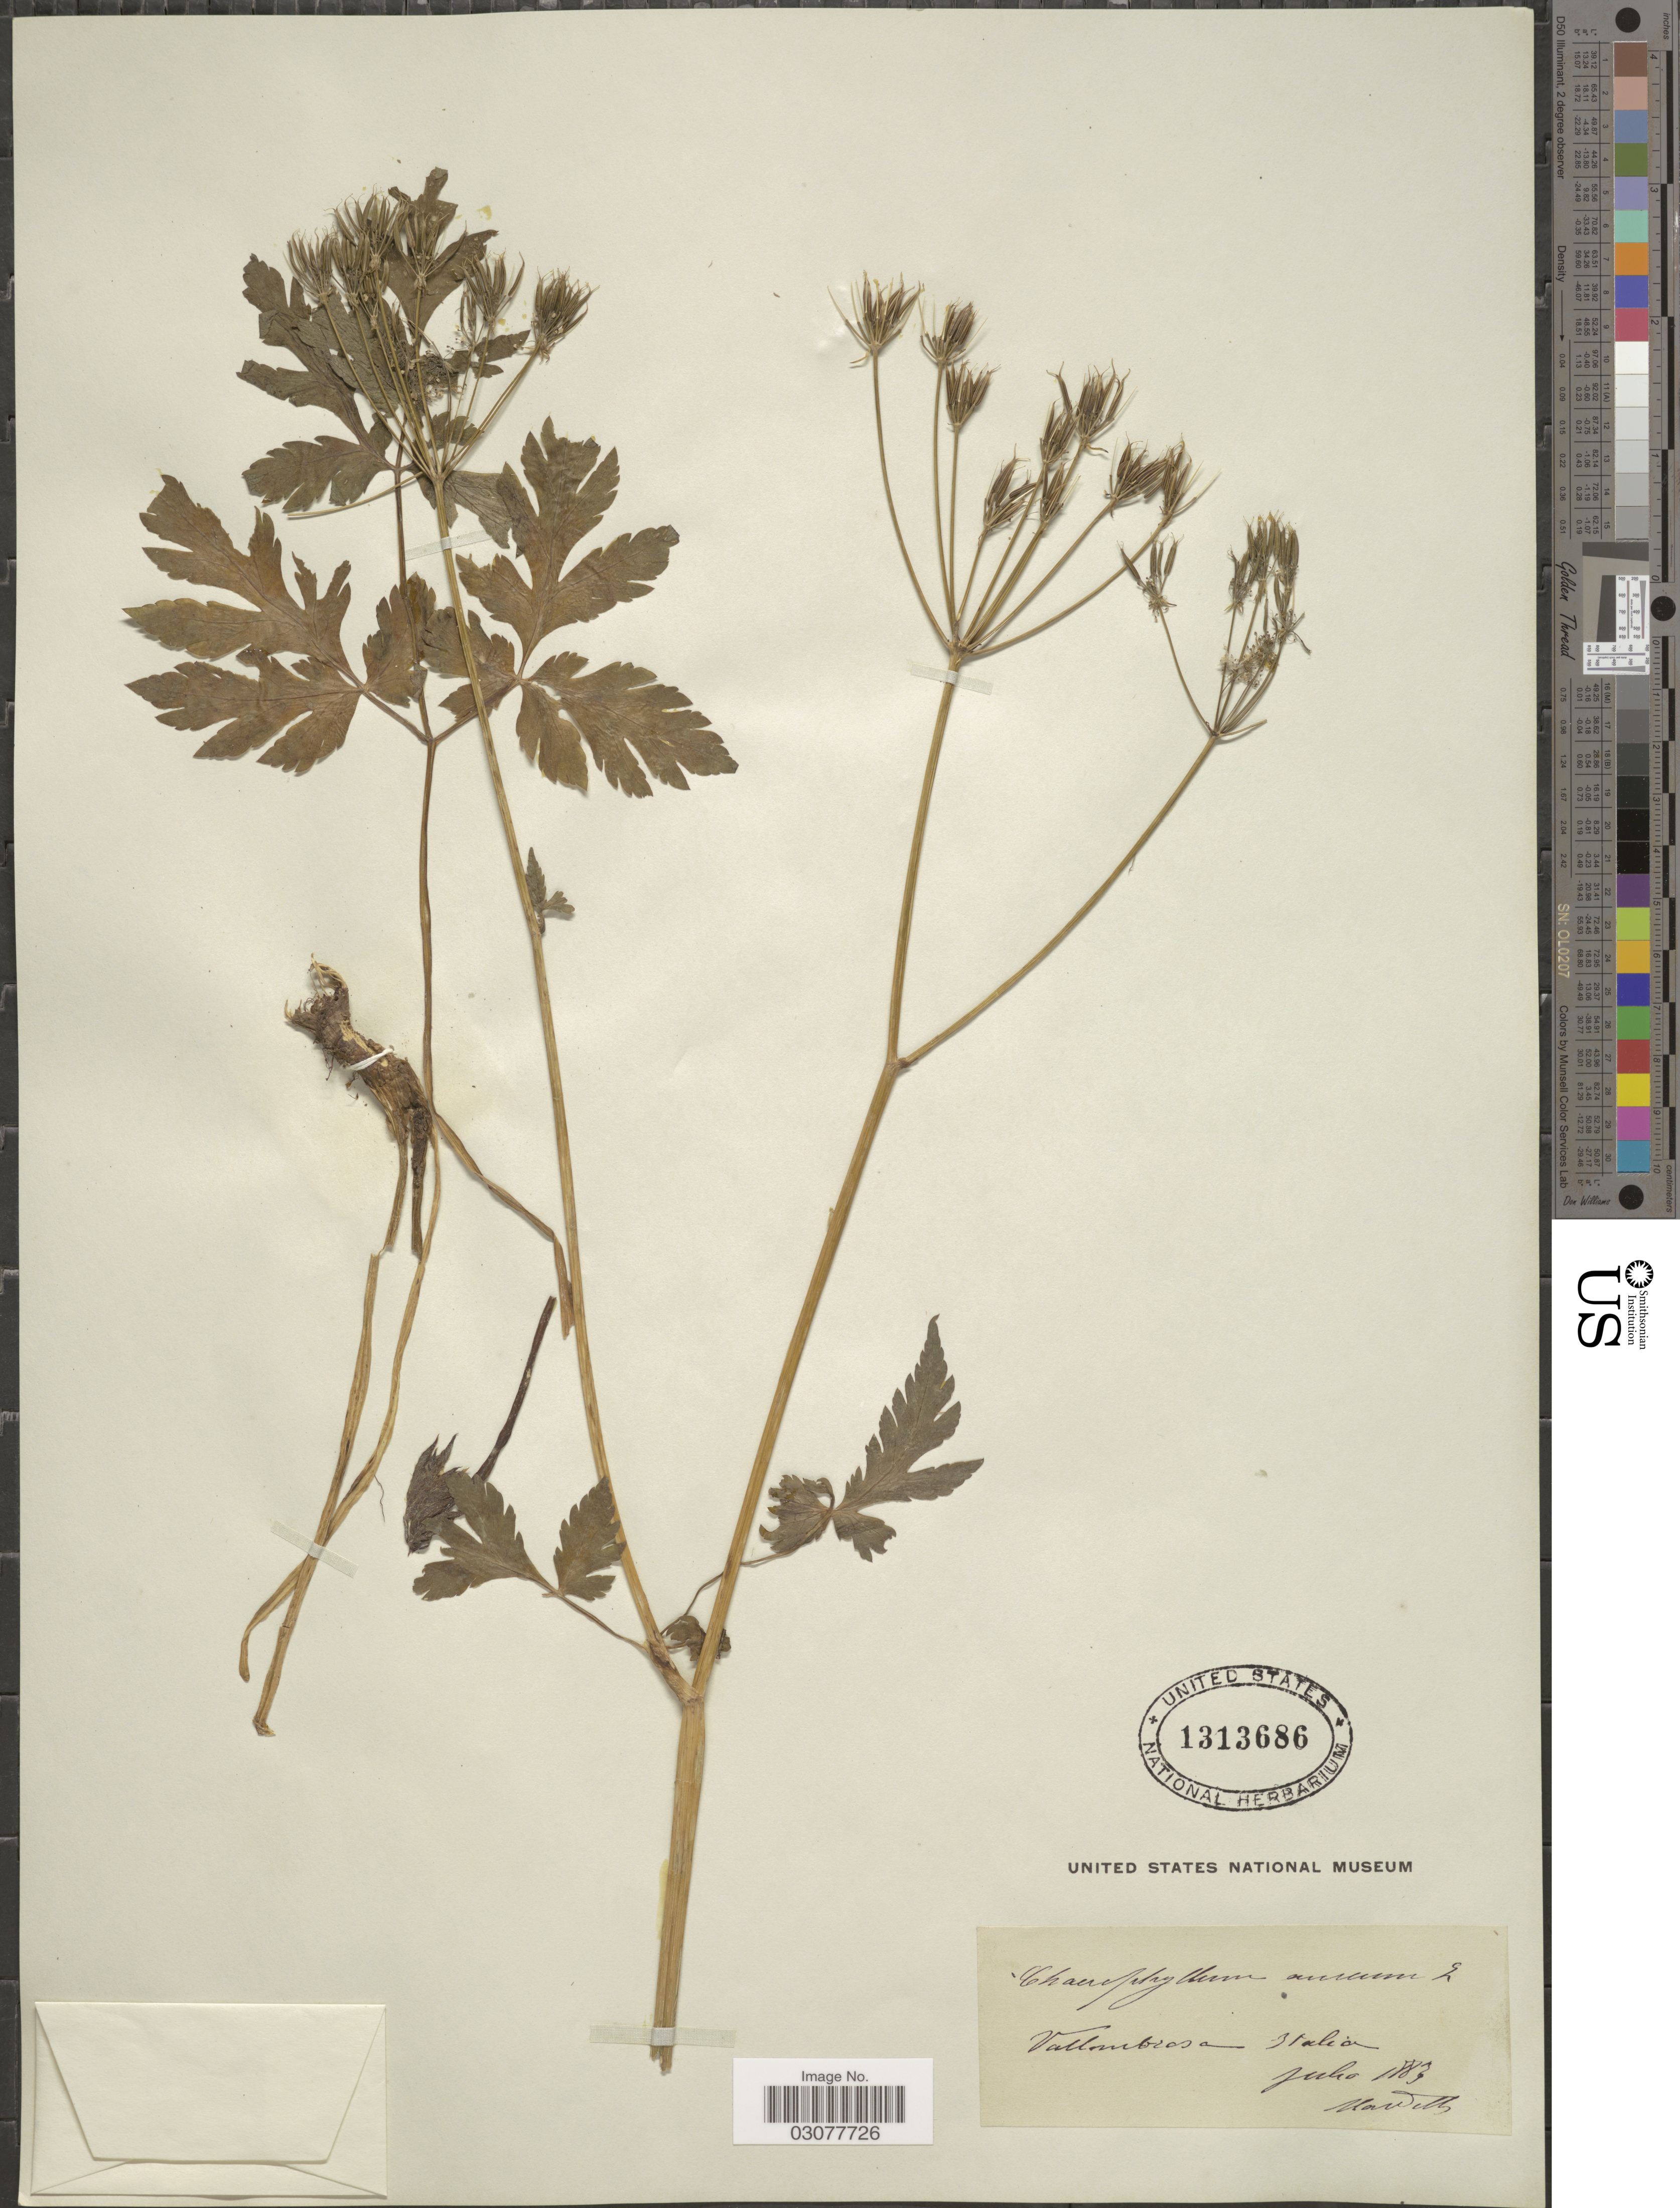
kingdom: Plantae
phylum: Tracheophyta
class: Magnoliopsida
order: Apiales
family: Apiaceae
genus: Chaerophyllum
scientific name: Chaerophyllum aureum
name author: L.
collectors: Mardelli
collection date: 1883-07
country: Italy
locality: Vallombrosa.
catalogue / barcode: US 1313686